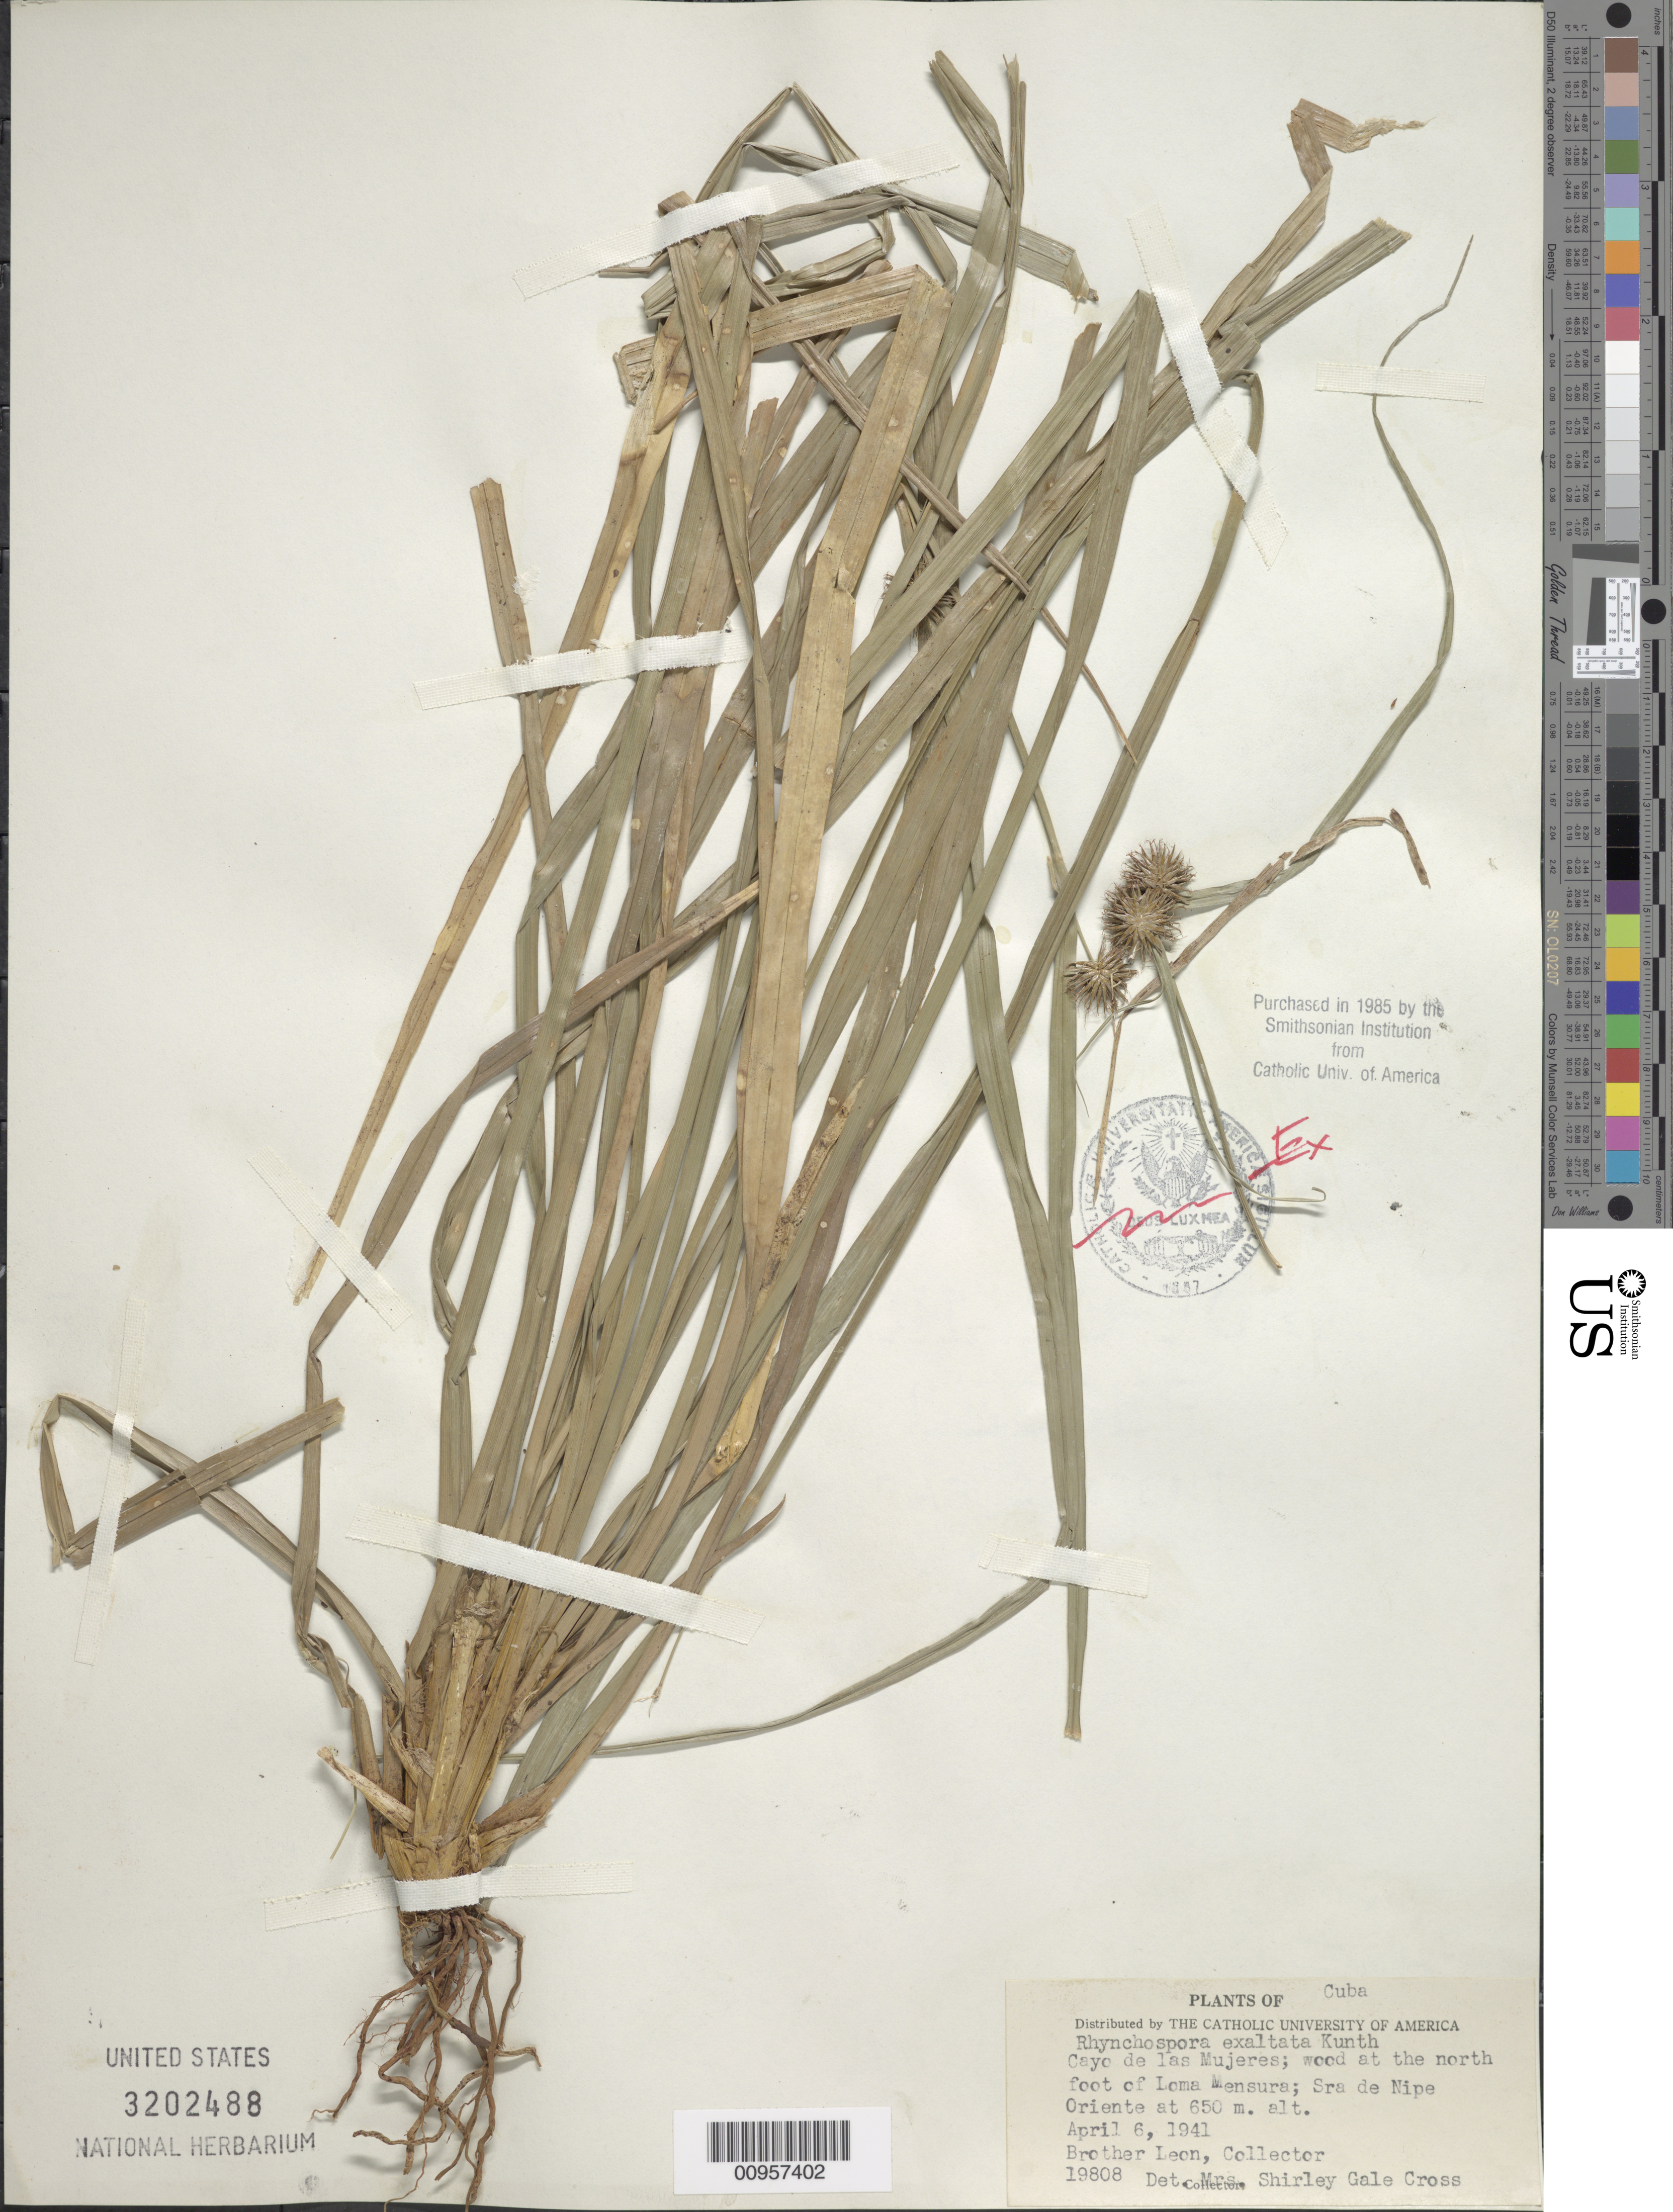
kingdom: Plantae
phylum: Tracheophyta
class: Liliopsida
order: Poales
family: Cyperaceae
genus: Rhynchospora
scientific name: Rhynchospora exaltata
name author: Kunth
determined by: Gale, S.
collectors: Bro. León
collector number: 19808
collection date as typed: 06 Apr 1941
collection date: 1941-04-06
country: Cuba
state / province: Holguín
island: Cuba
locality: Cayo de las Mujeres, wood at the north foot of Loma Mensura, Sierra de Nipe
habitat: Woods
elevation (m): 650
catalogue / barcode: US 3202488